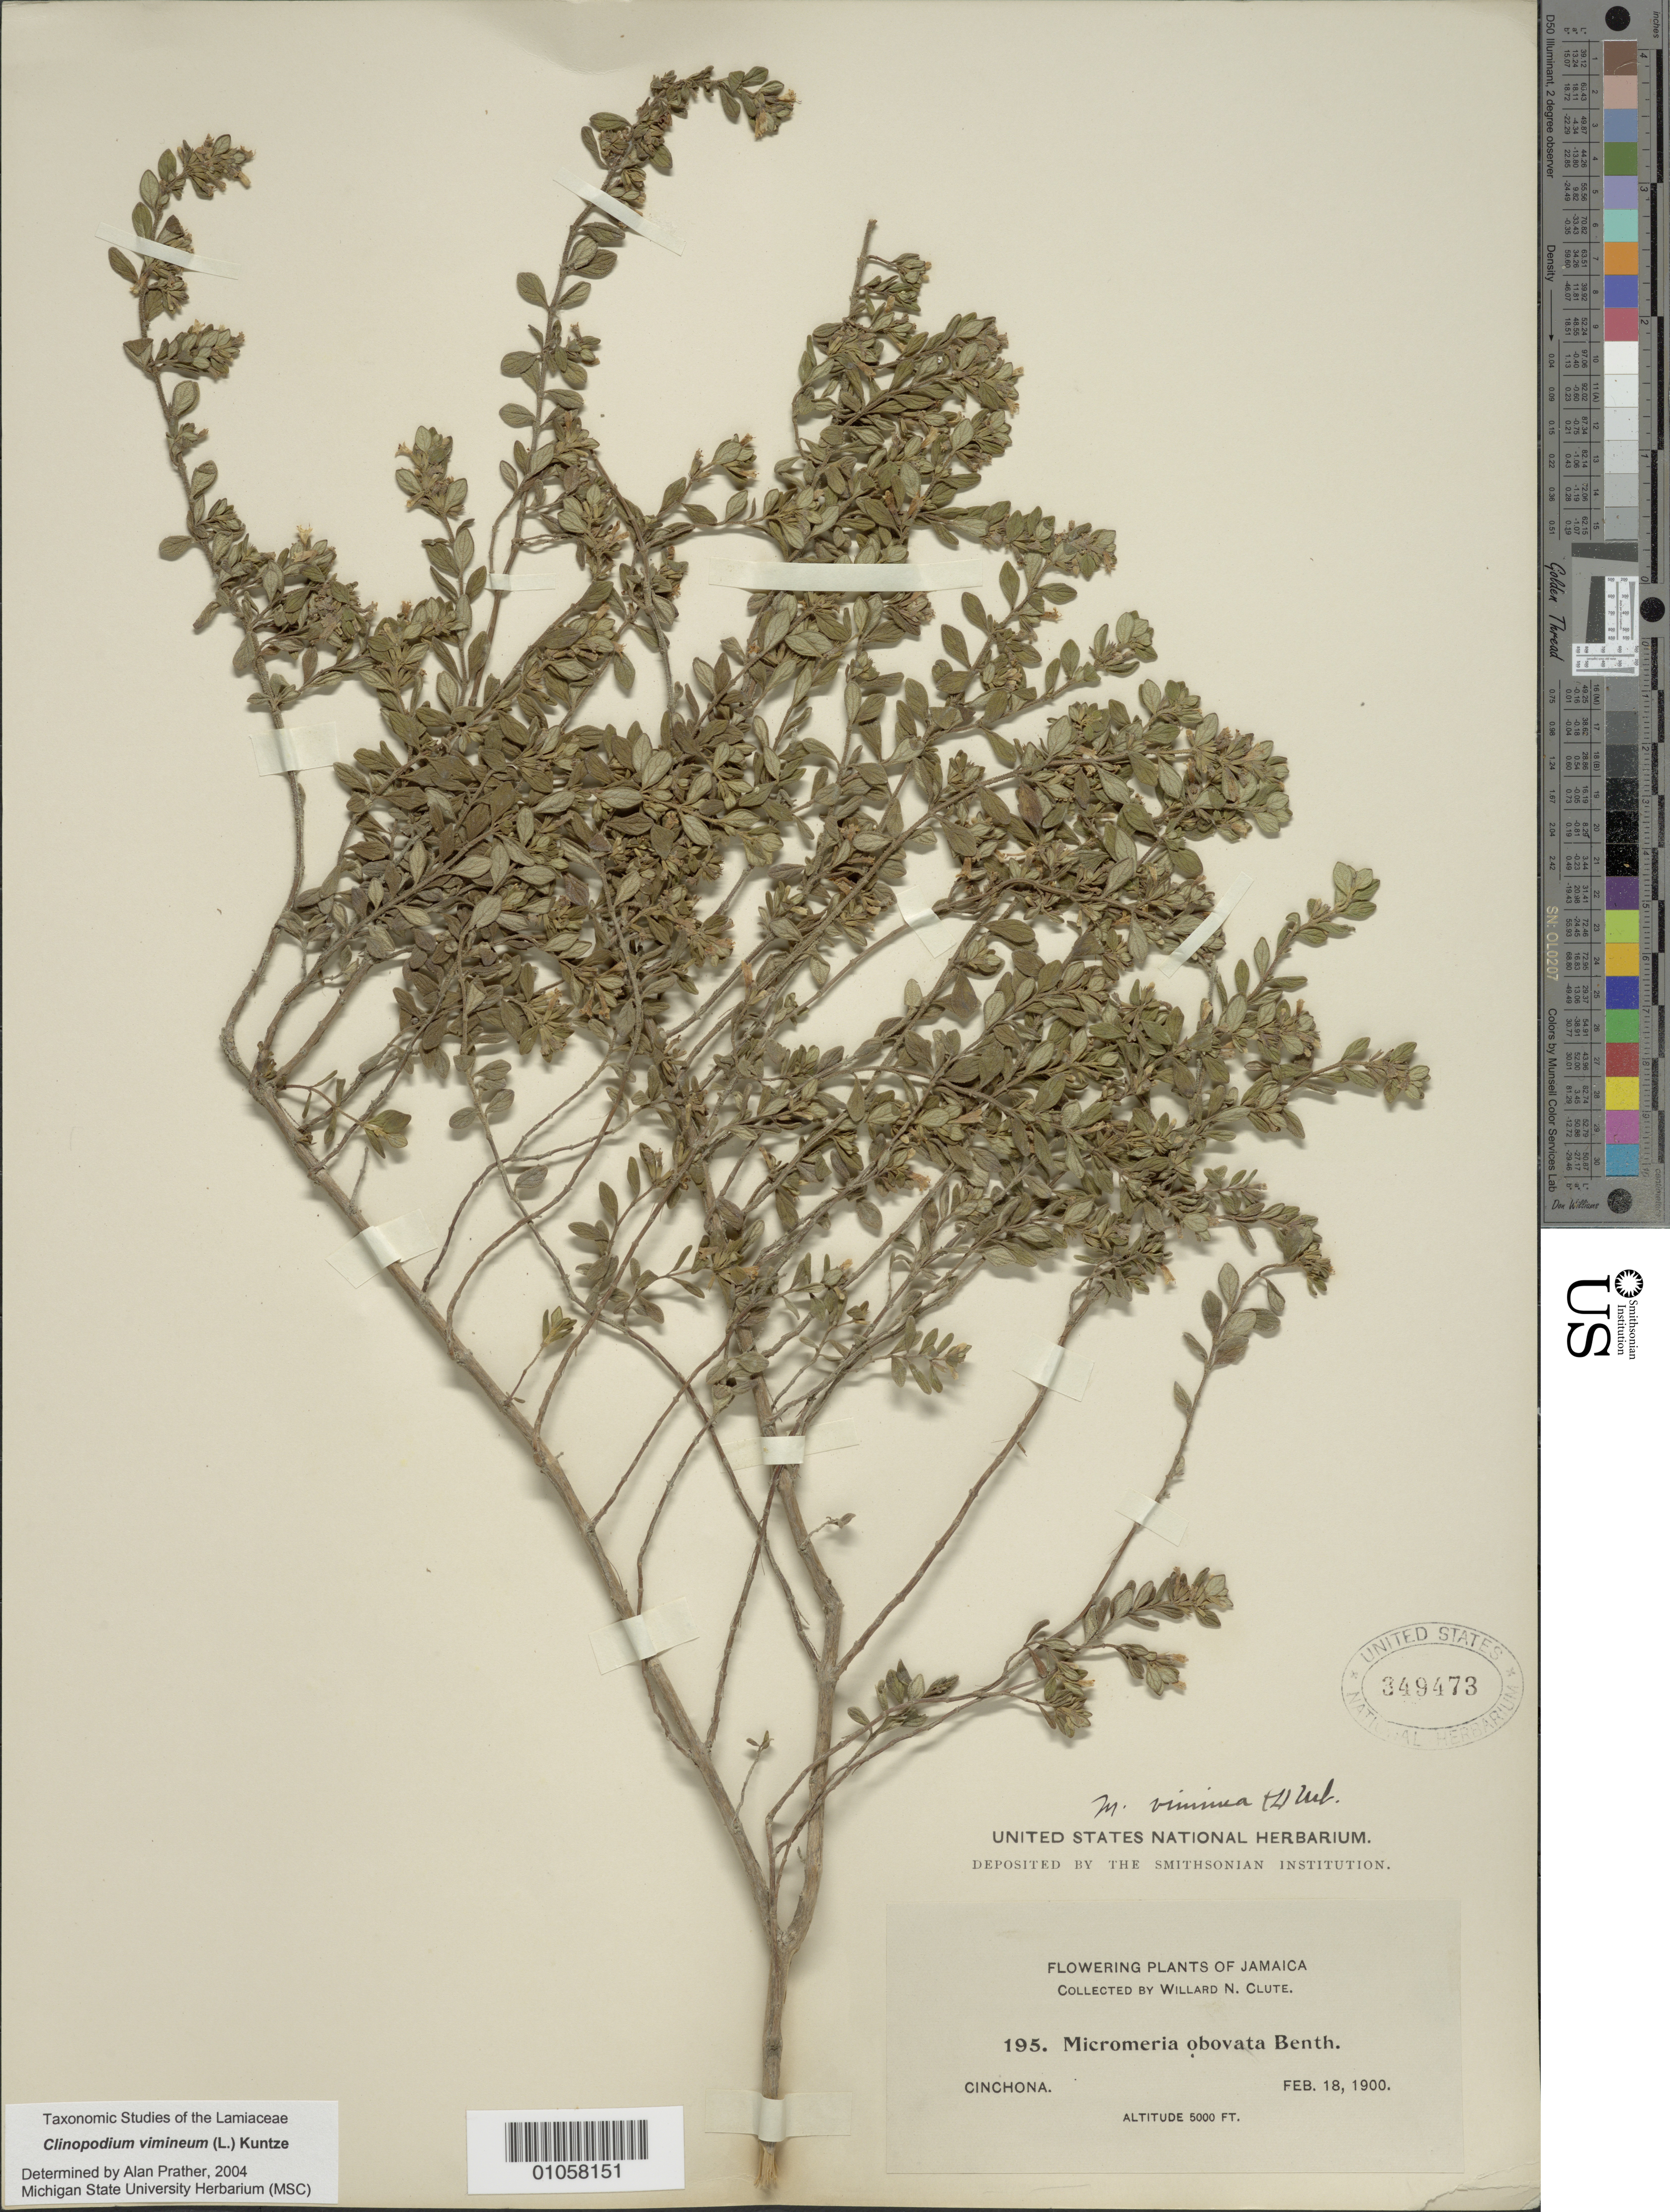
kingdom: Plantae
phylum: Tracheophyta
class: Magnoliopsida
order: Lamiales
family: Lamiaceae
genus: Clinopodium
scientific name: Clinopodium vimineum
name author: (L.) Kuntze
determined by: Prather, L. A.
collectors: W. N. Clute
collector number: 195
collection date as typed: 18 Feb 1900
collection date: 1900-02-18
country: Jamaica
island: Jamaica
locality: Cinchona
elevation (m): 1524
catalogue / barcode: US 349473